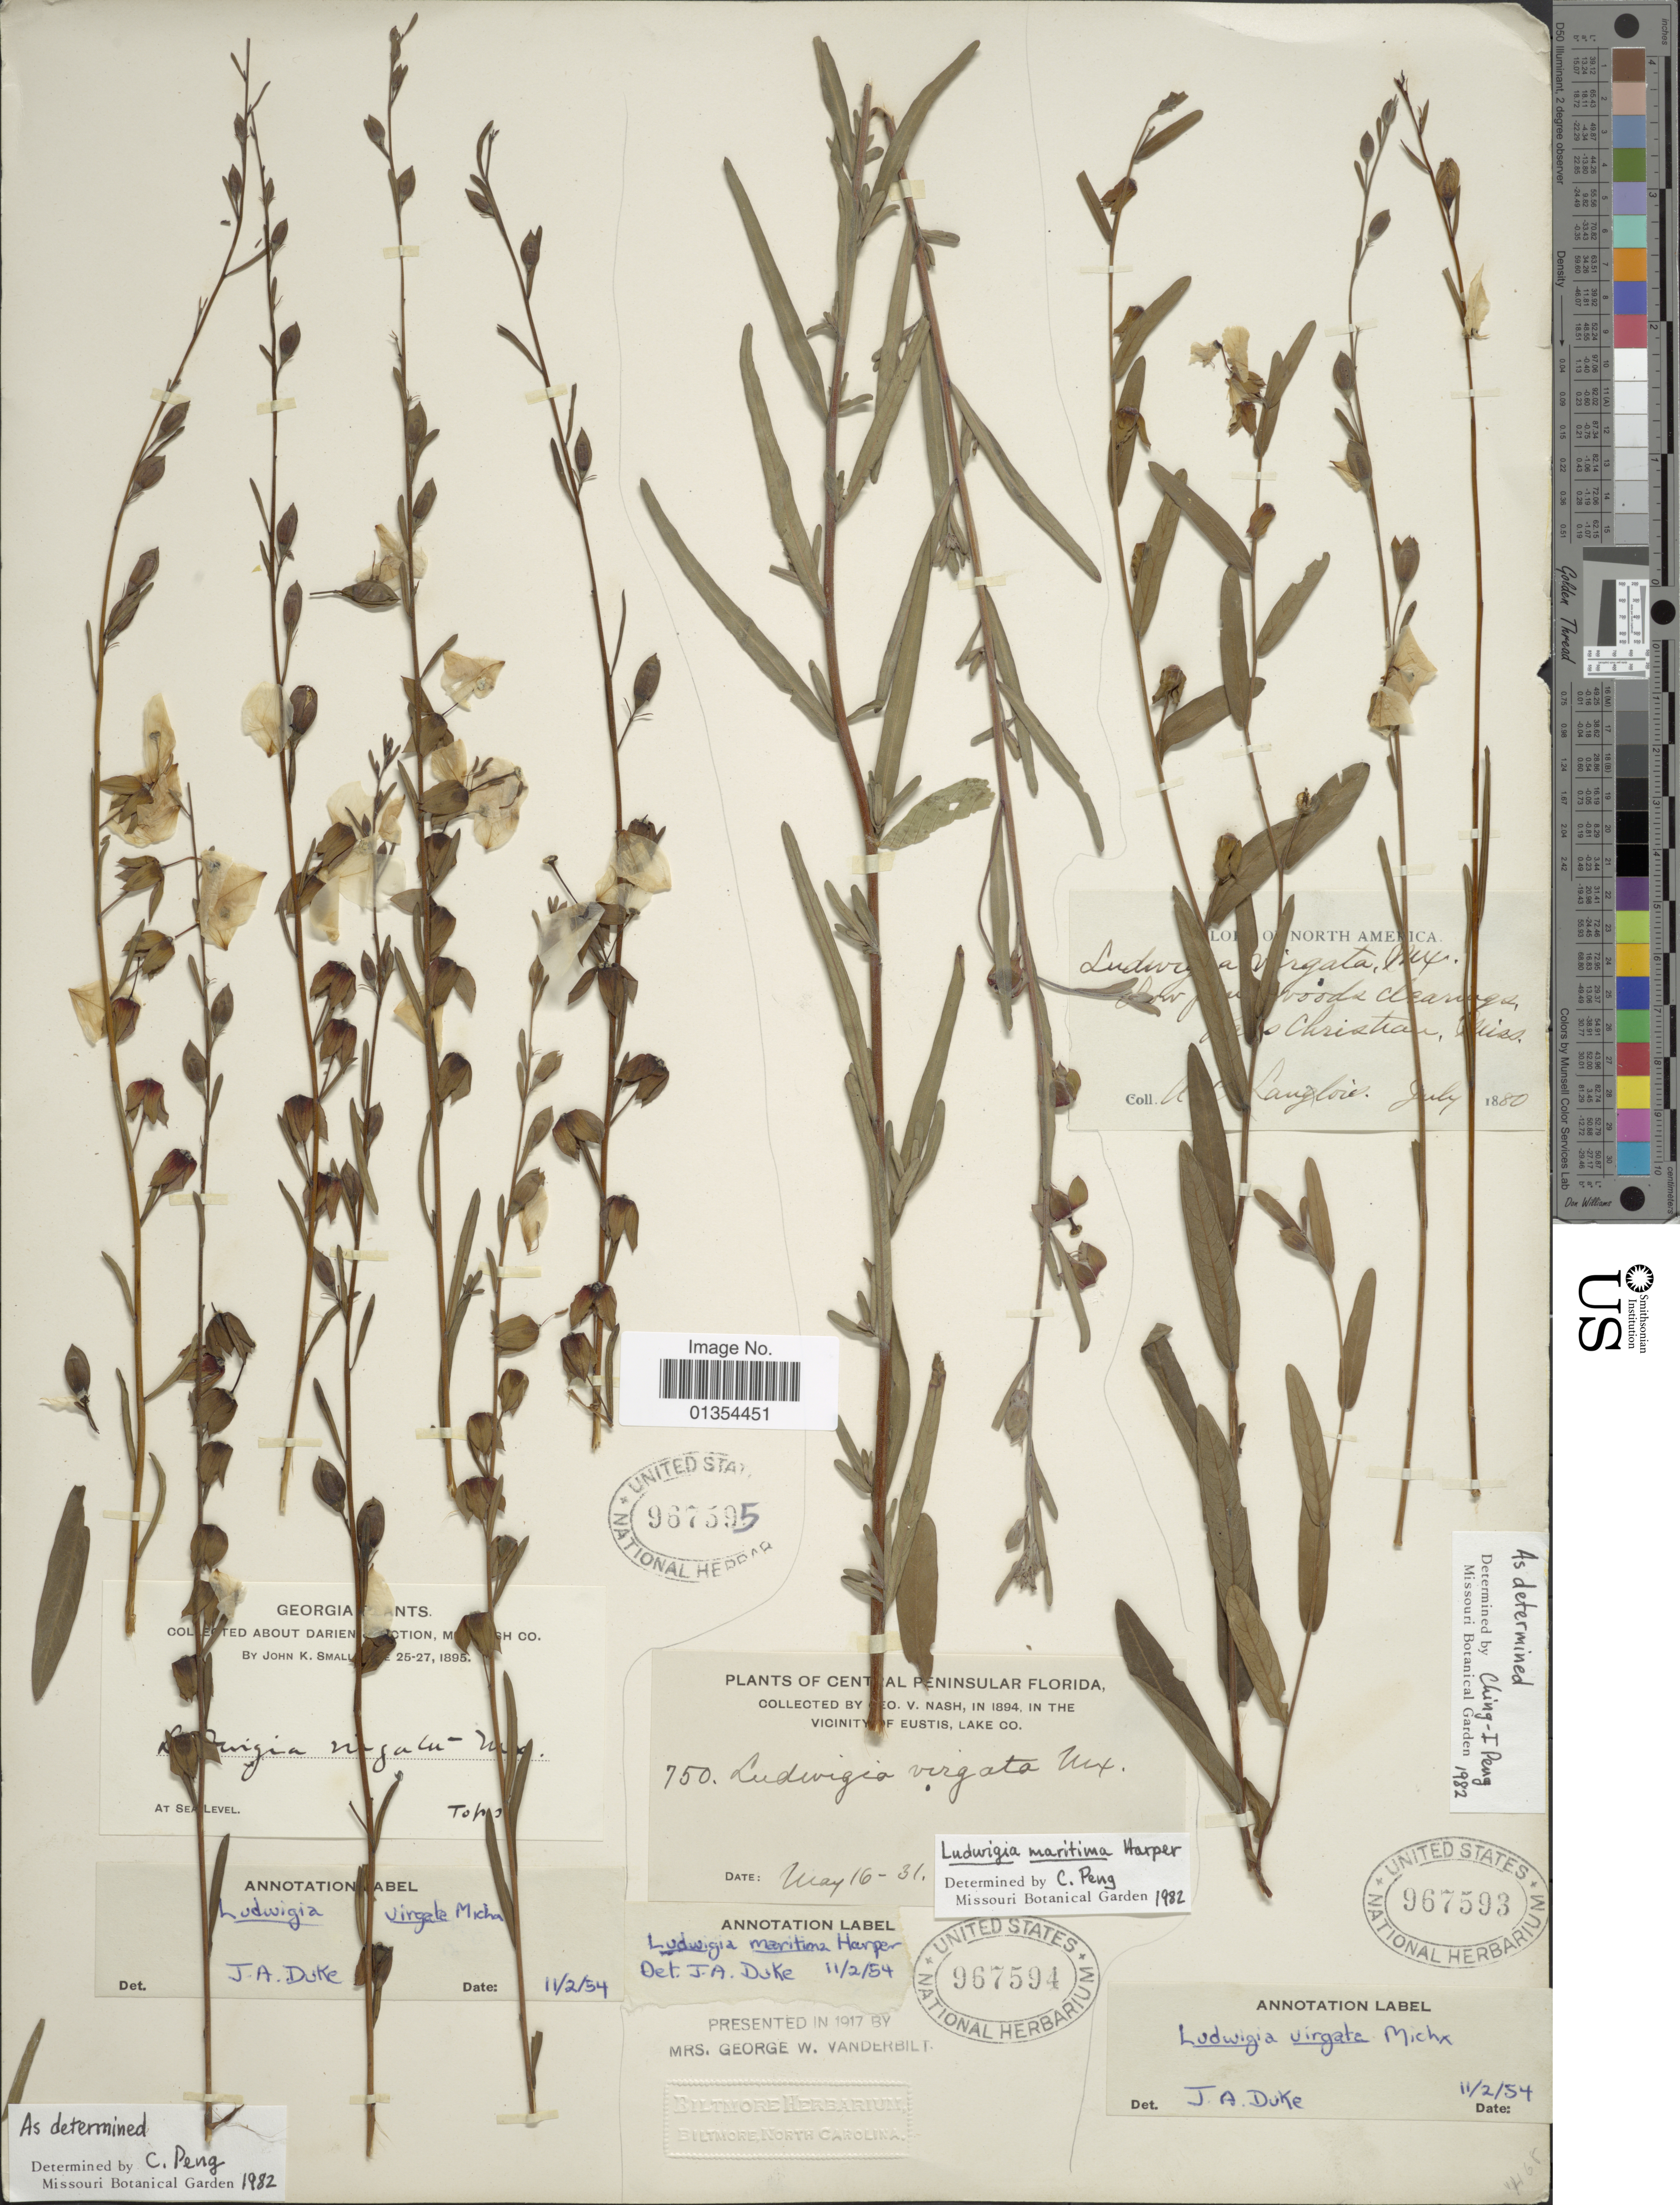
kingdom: Plantae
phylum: Tracheophyta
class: Magnoliopsida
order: Myrtales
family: Onagraceae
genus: Ludwigia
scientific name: Ludwigia maritima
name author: R.M. Harper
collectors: J. K. Small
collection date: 1895-06-25/1895-06-27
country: United States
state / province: Georgia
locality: About Darien Junction.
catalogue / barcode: US 967595